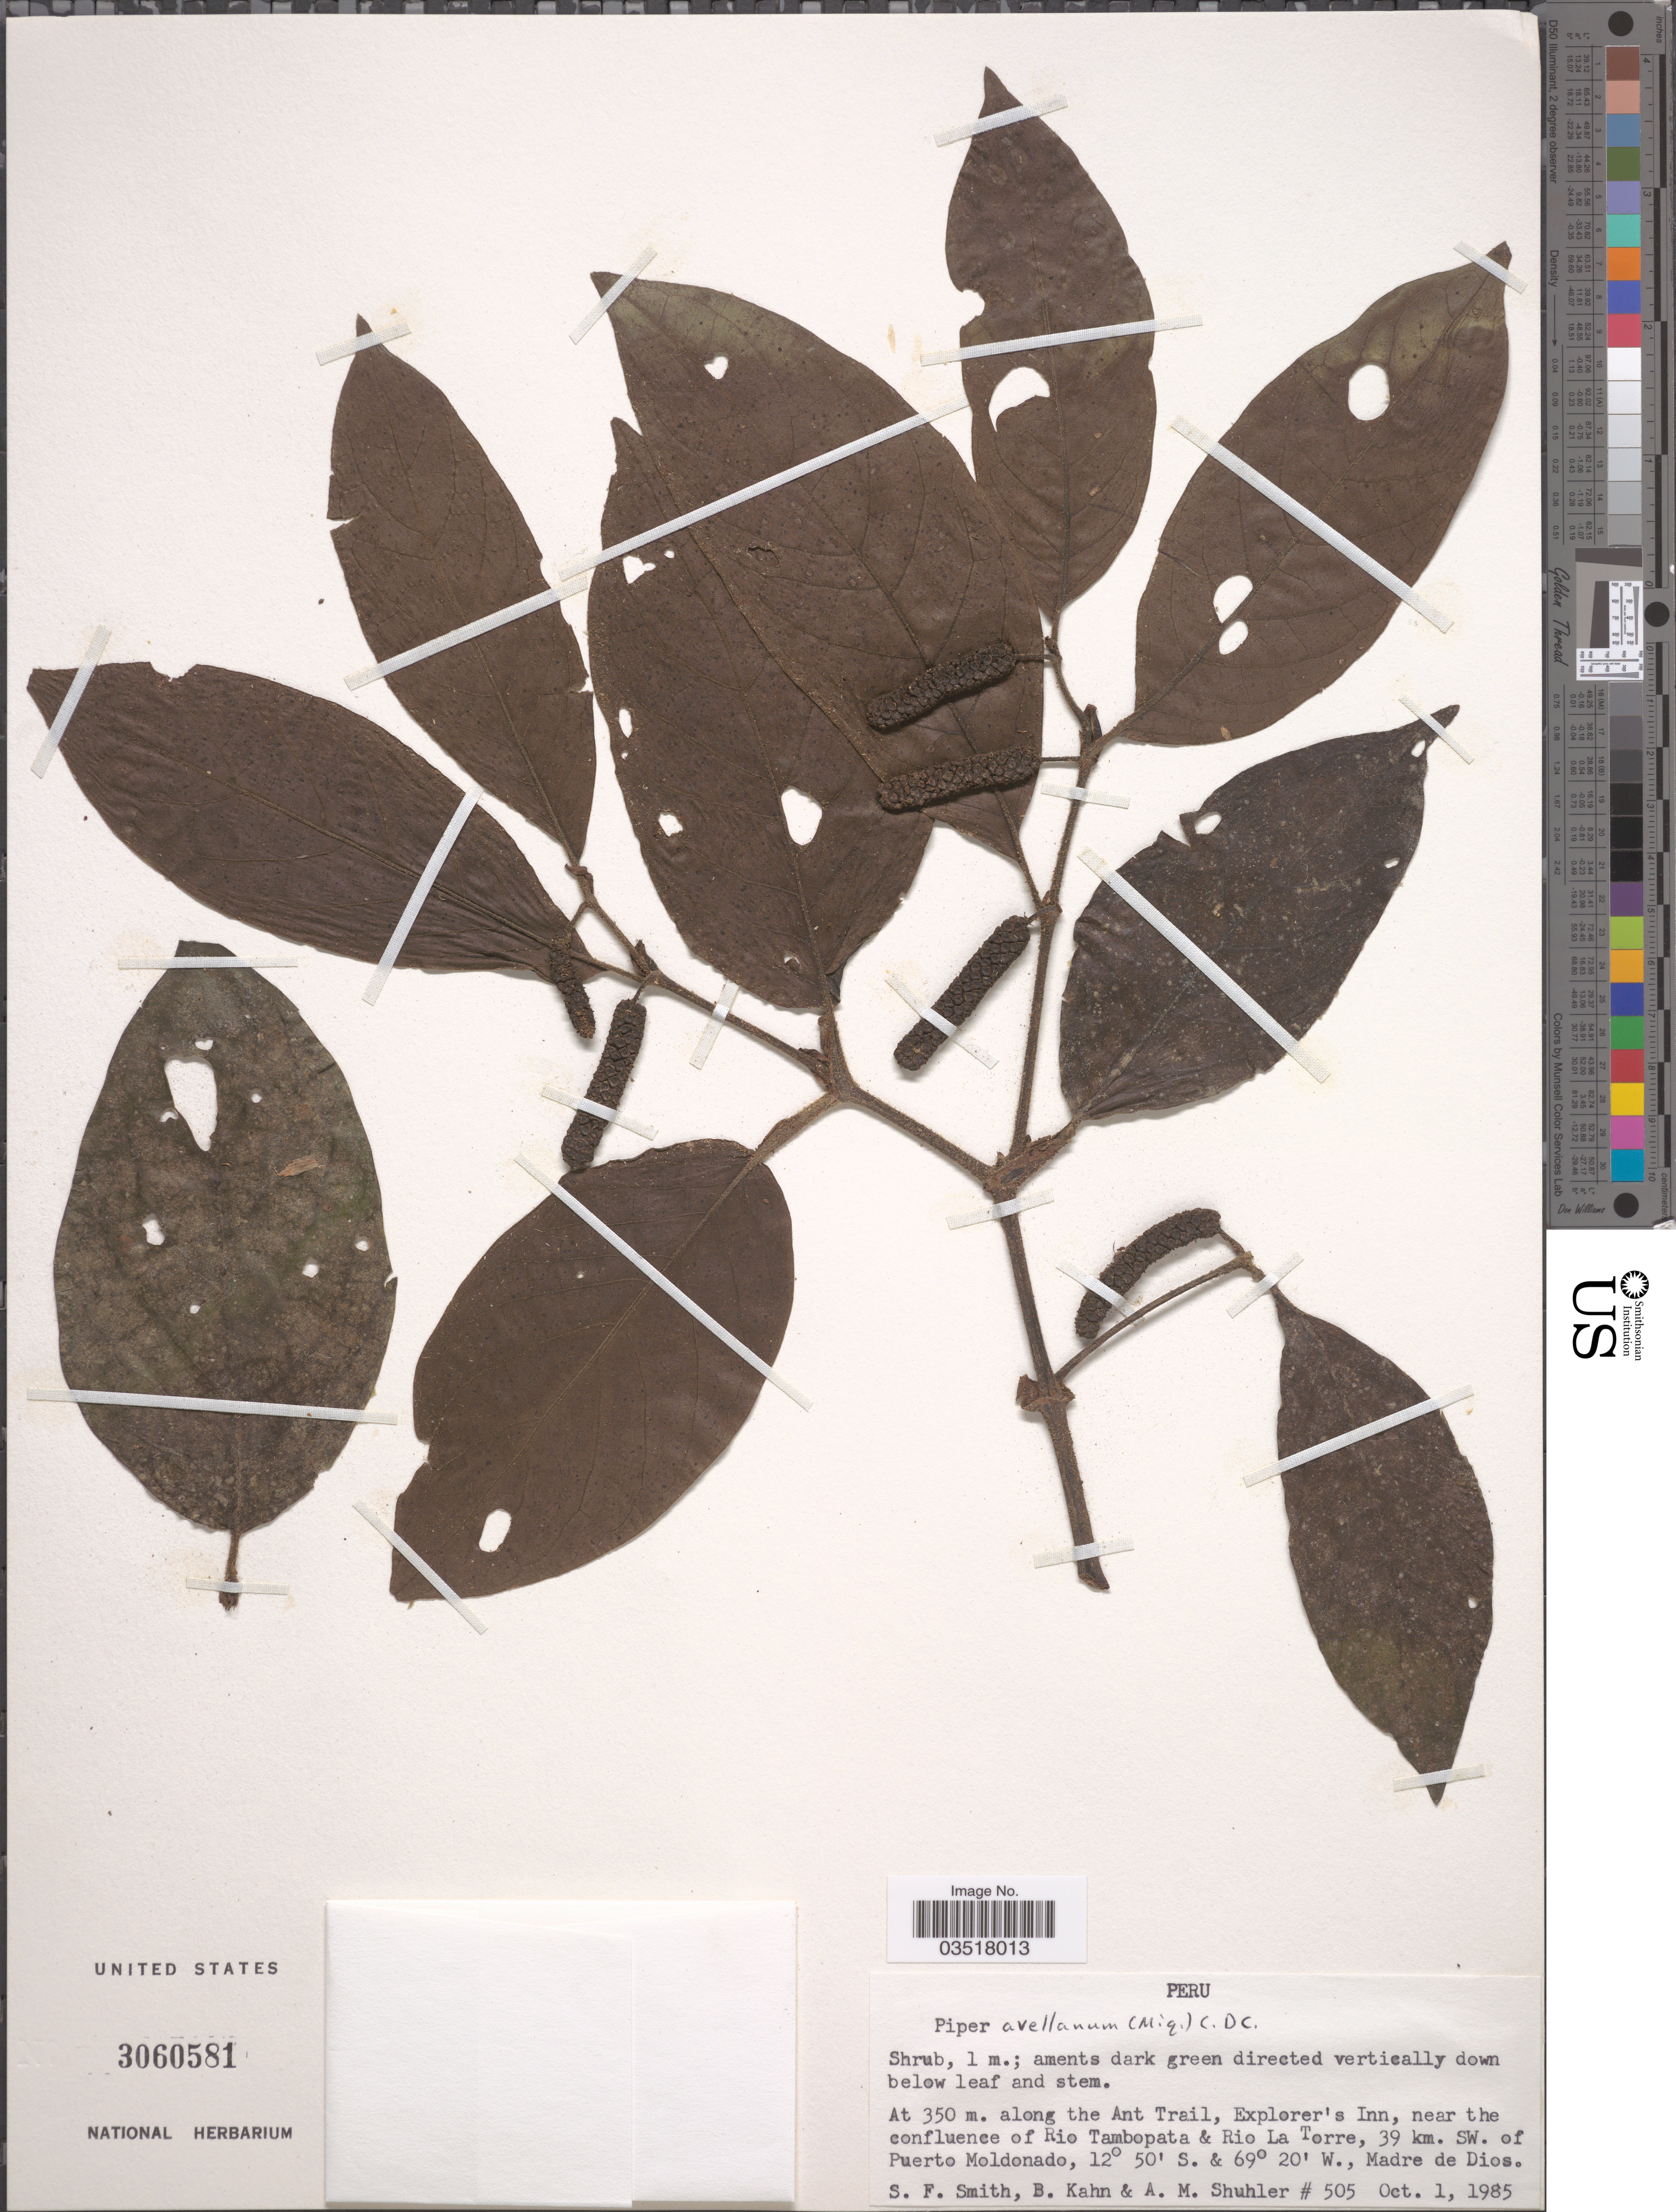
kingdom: Plantae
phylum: Tracheophyta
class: Magnoliopsida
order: Piperales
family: Piperaceae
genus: Piper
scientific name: Piper avellanum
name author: (Miq.) C. DC.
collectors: S.F. Smith, B. Kahn & A. Shuhler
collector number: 505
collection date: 1985-10-01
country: Peru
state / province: Madre de Dios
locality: Along the Ant Trail, Explorer's Inn, near the confluence of Rio Tambopata & Rio La Torre, 39 km. SW. of Puerto Moldonado.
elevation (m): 350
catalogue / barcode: US 3060581